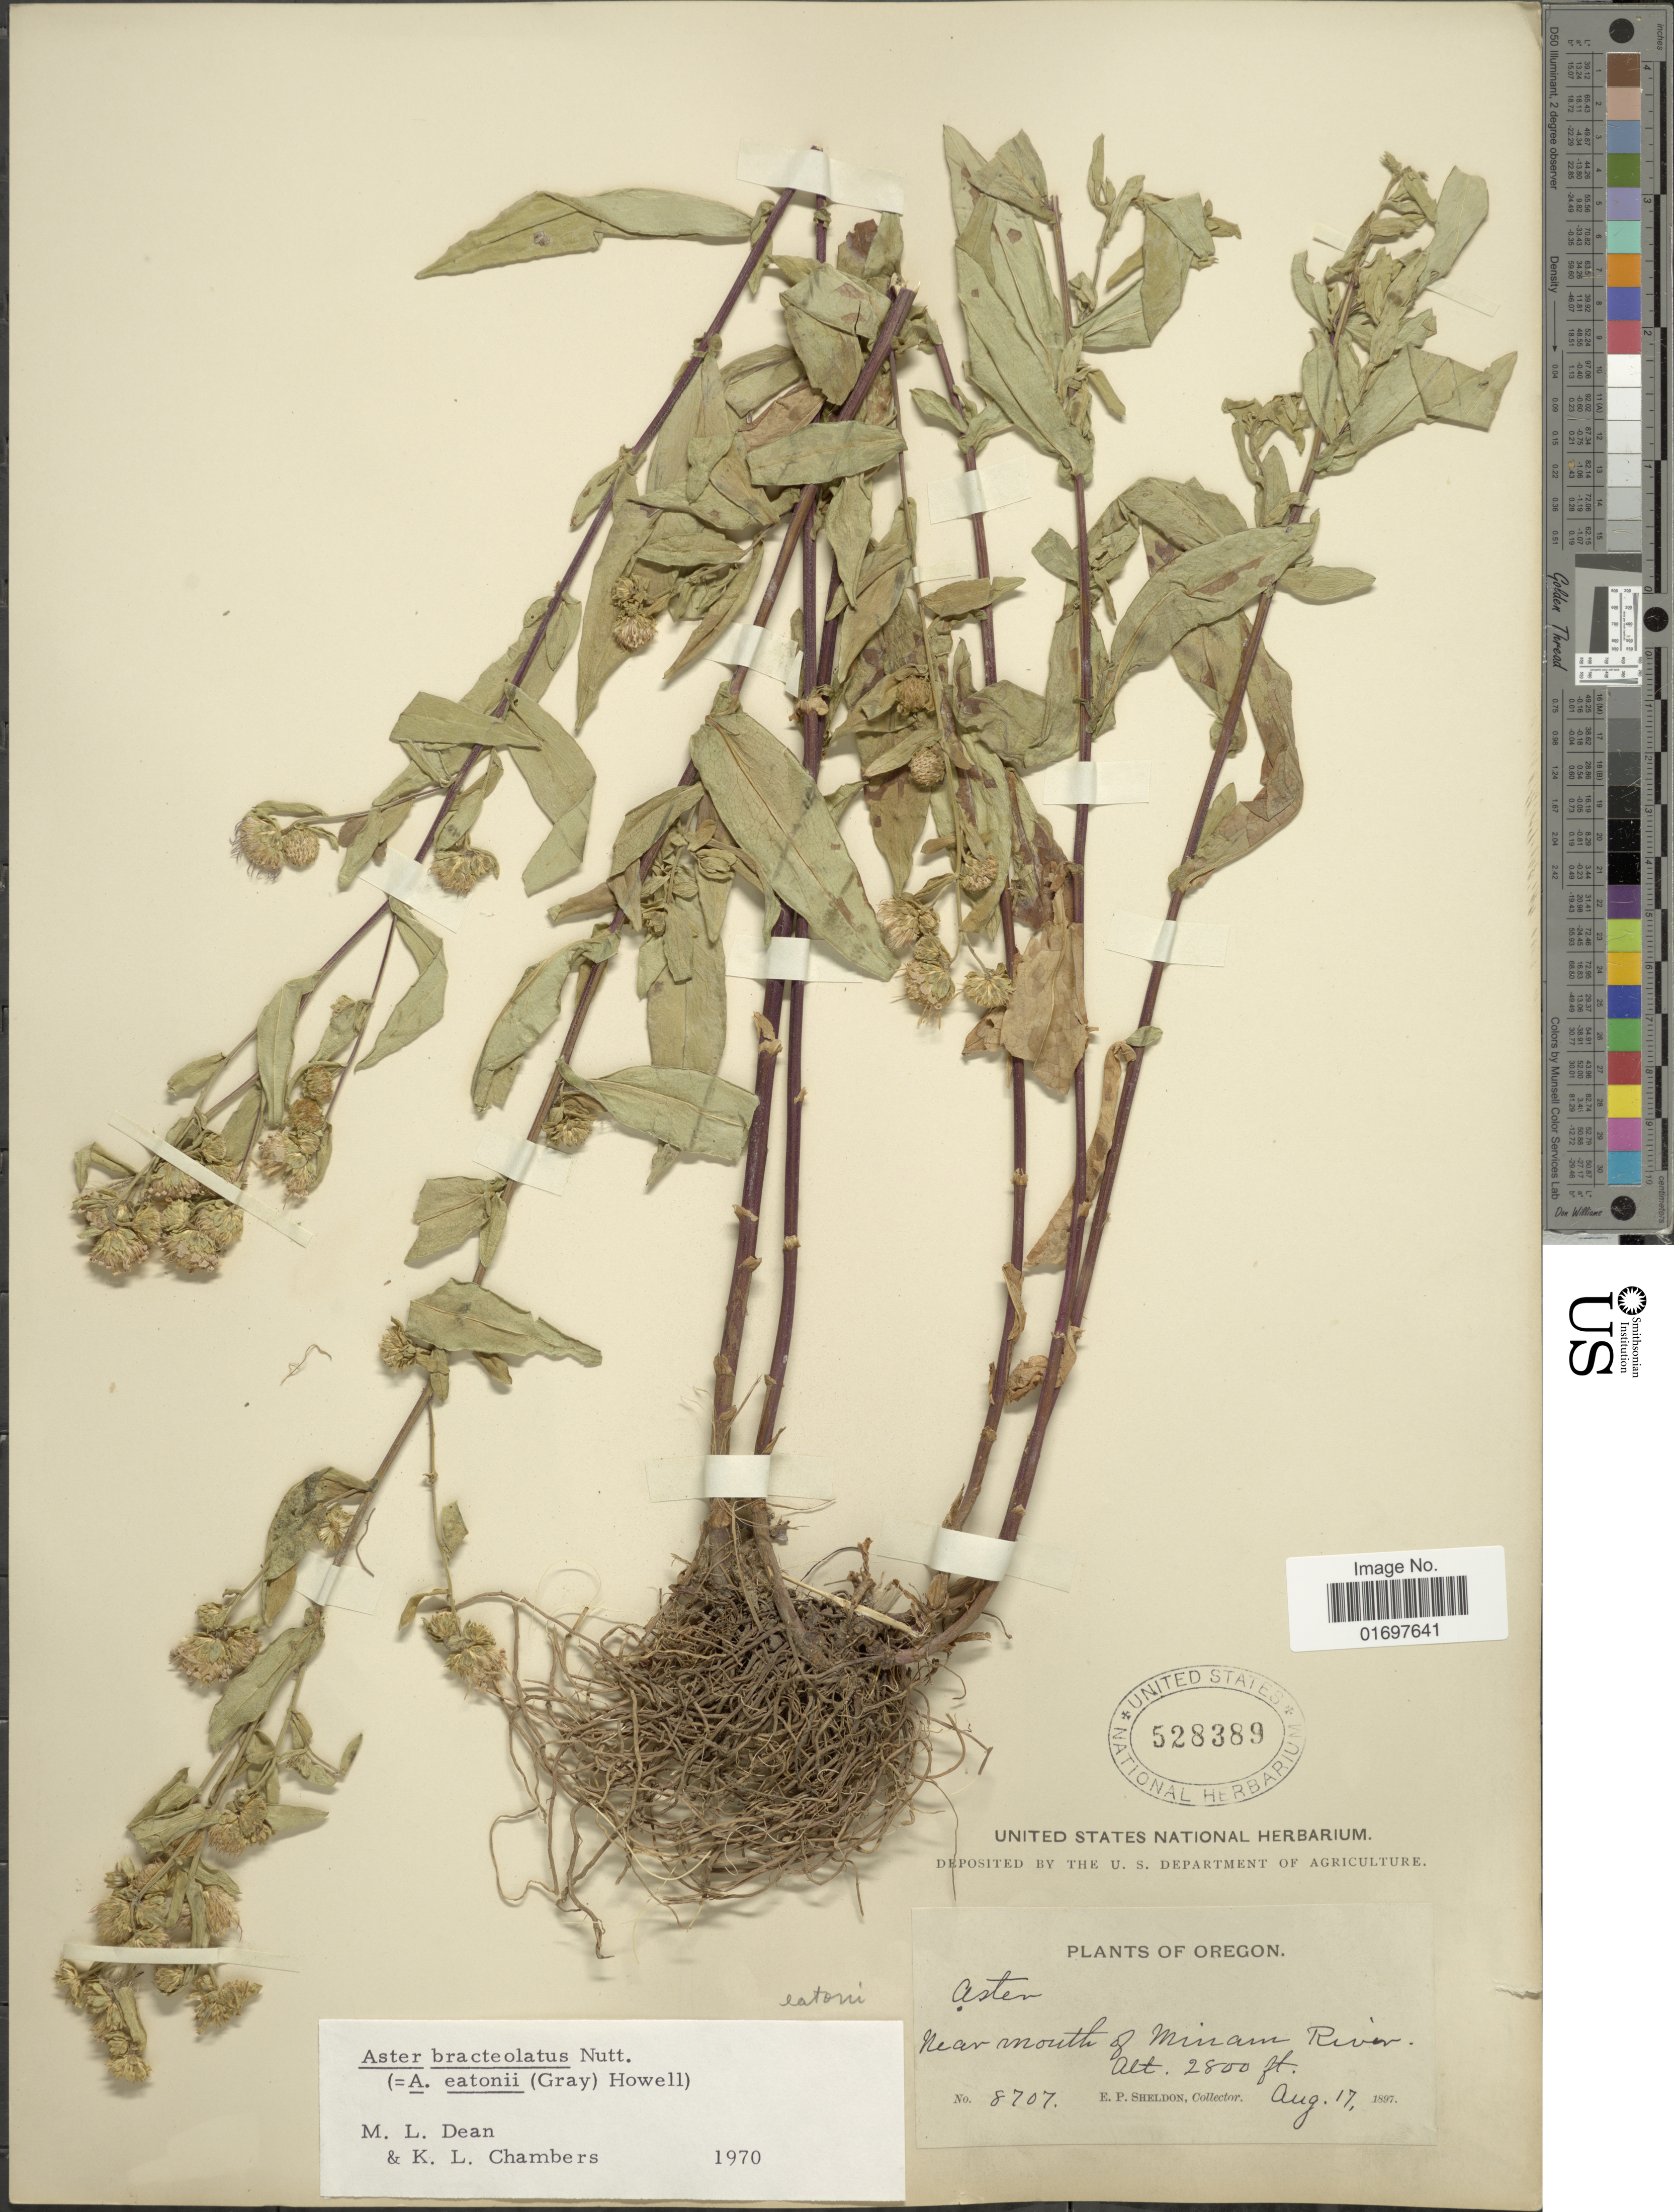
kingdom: Plantae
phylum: Tracheophyta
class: Magnoliopsida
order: Asterales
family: Asteraceae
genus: Symphyotrichum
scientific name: Symphyotrichum bracteolatum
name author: (Nutt.) G.L. Nesom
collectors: E. P. Sheldon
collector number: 8707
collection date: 1897-08-17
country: United States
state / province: Oregon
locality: Near mouth of Minam River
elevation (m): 853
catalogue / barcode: US 528389